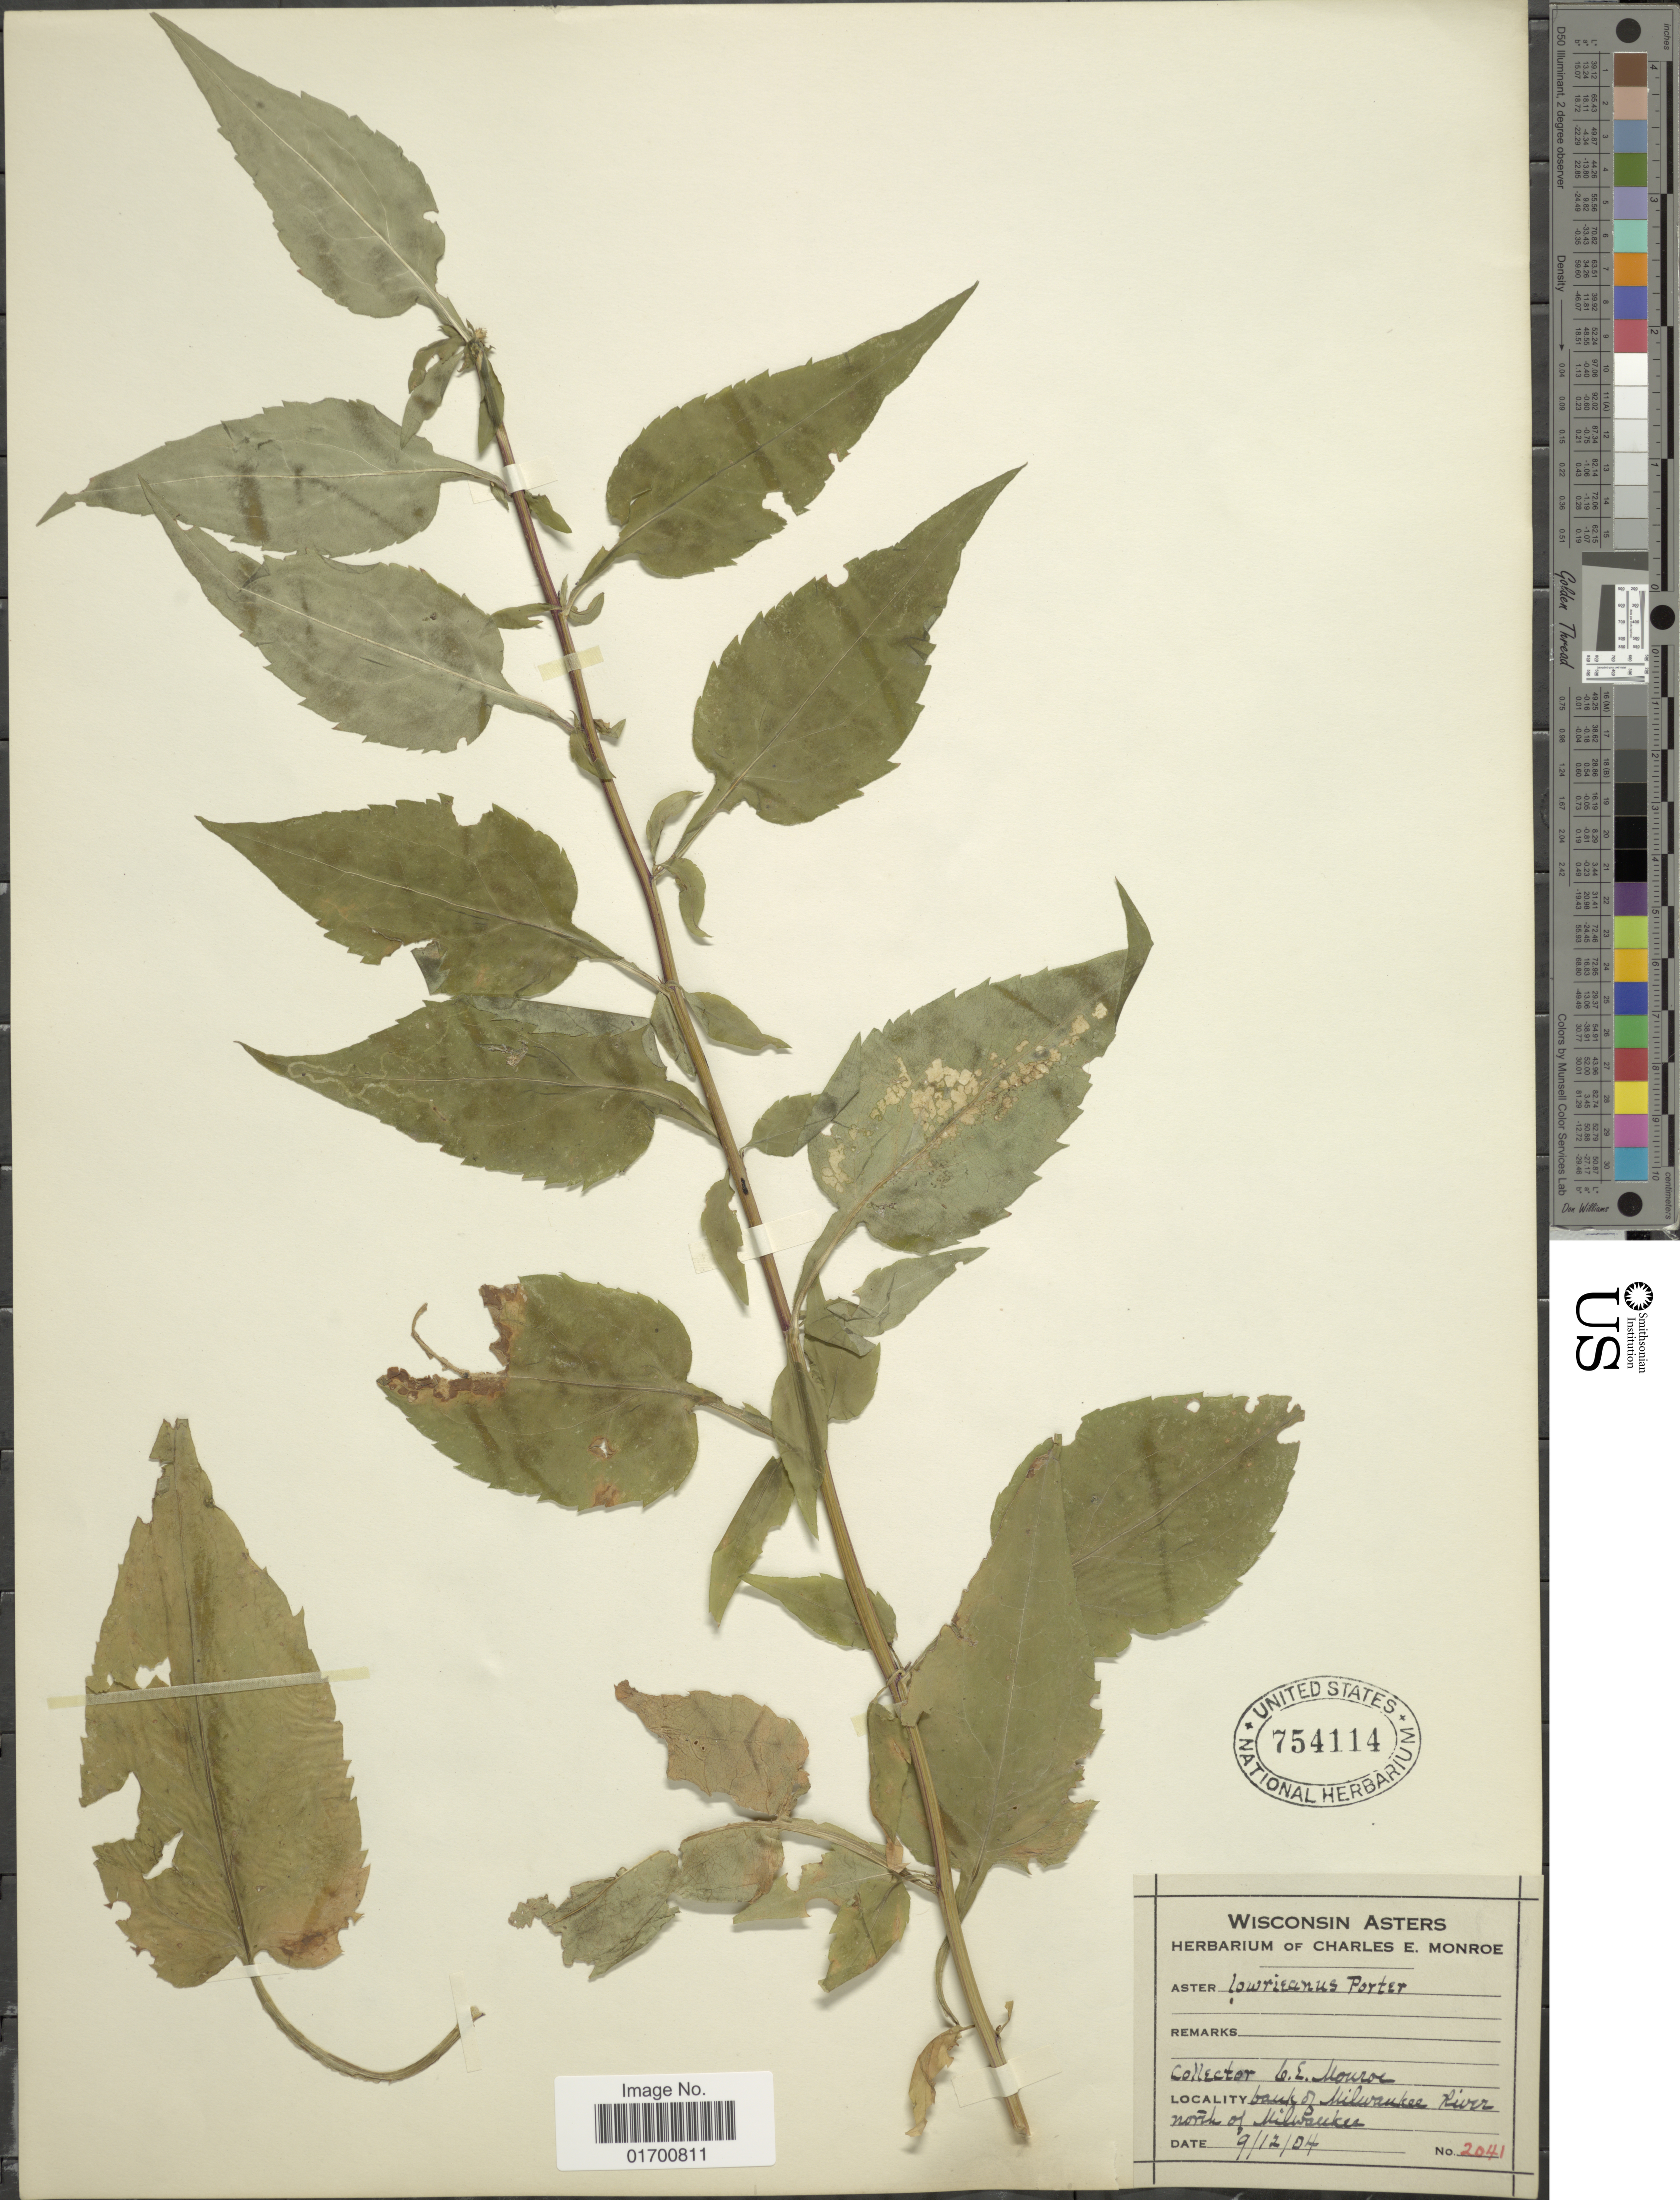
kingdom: Plantae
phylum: Tracheophyta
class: Magnoliopsida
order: Asterales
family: Asteraceae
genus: Symphyotrichum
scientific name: Symphyotrichum lowrieanum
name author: (Porter) G.L. Nesom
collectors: C. Monroe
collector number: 2041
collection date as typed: Transcribed d/m/y: 12/9/4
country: United States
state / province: Wisconsin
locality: Bank of Milwaukee River, north of Milwaukee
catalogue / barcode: US 754114